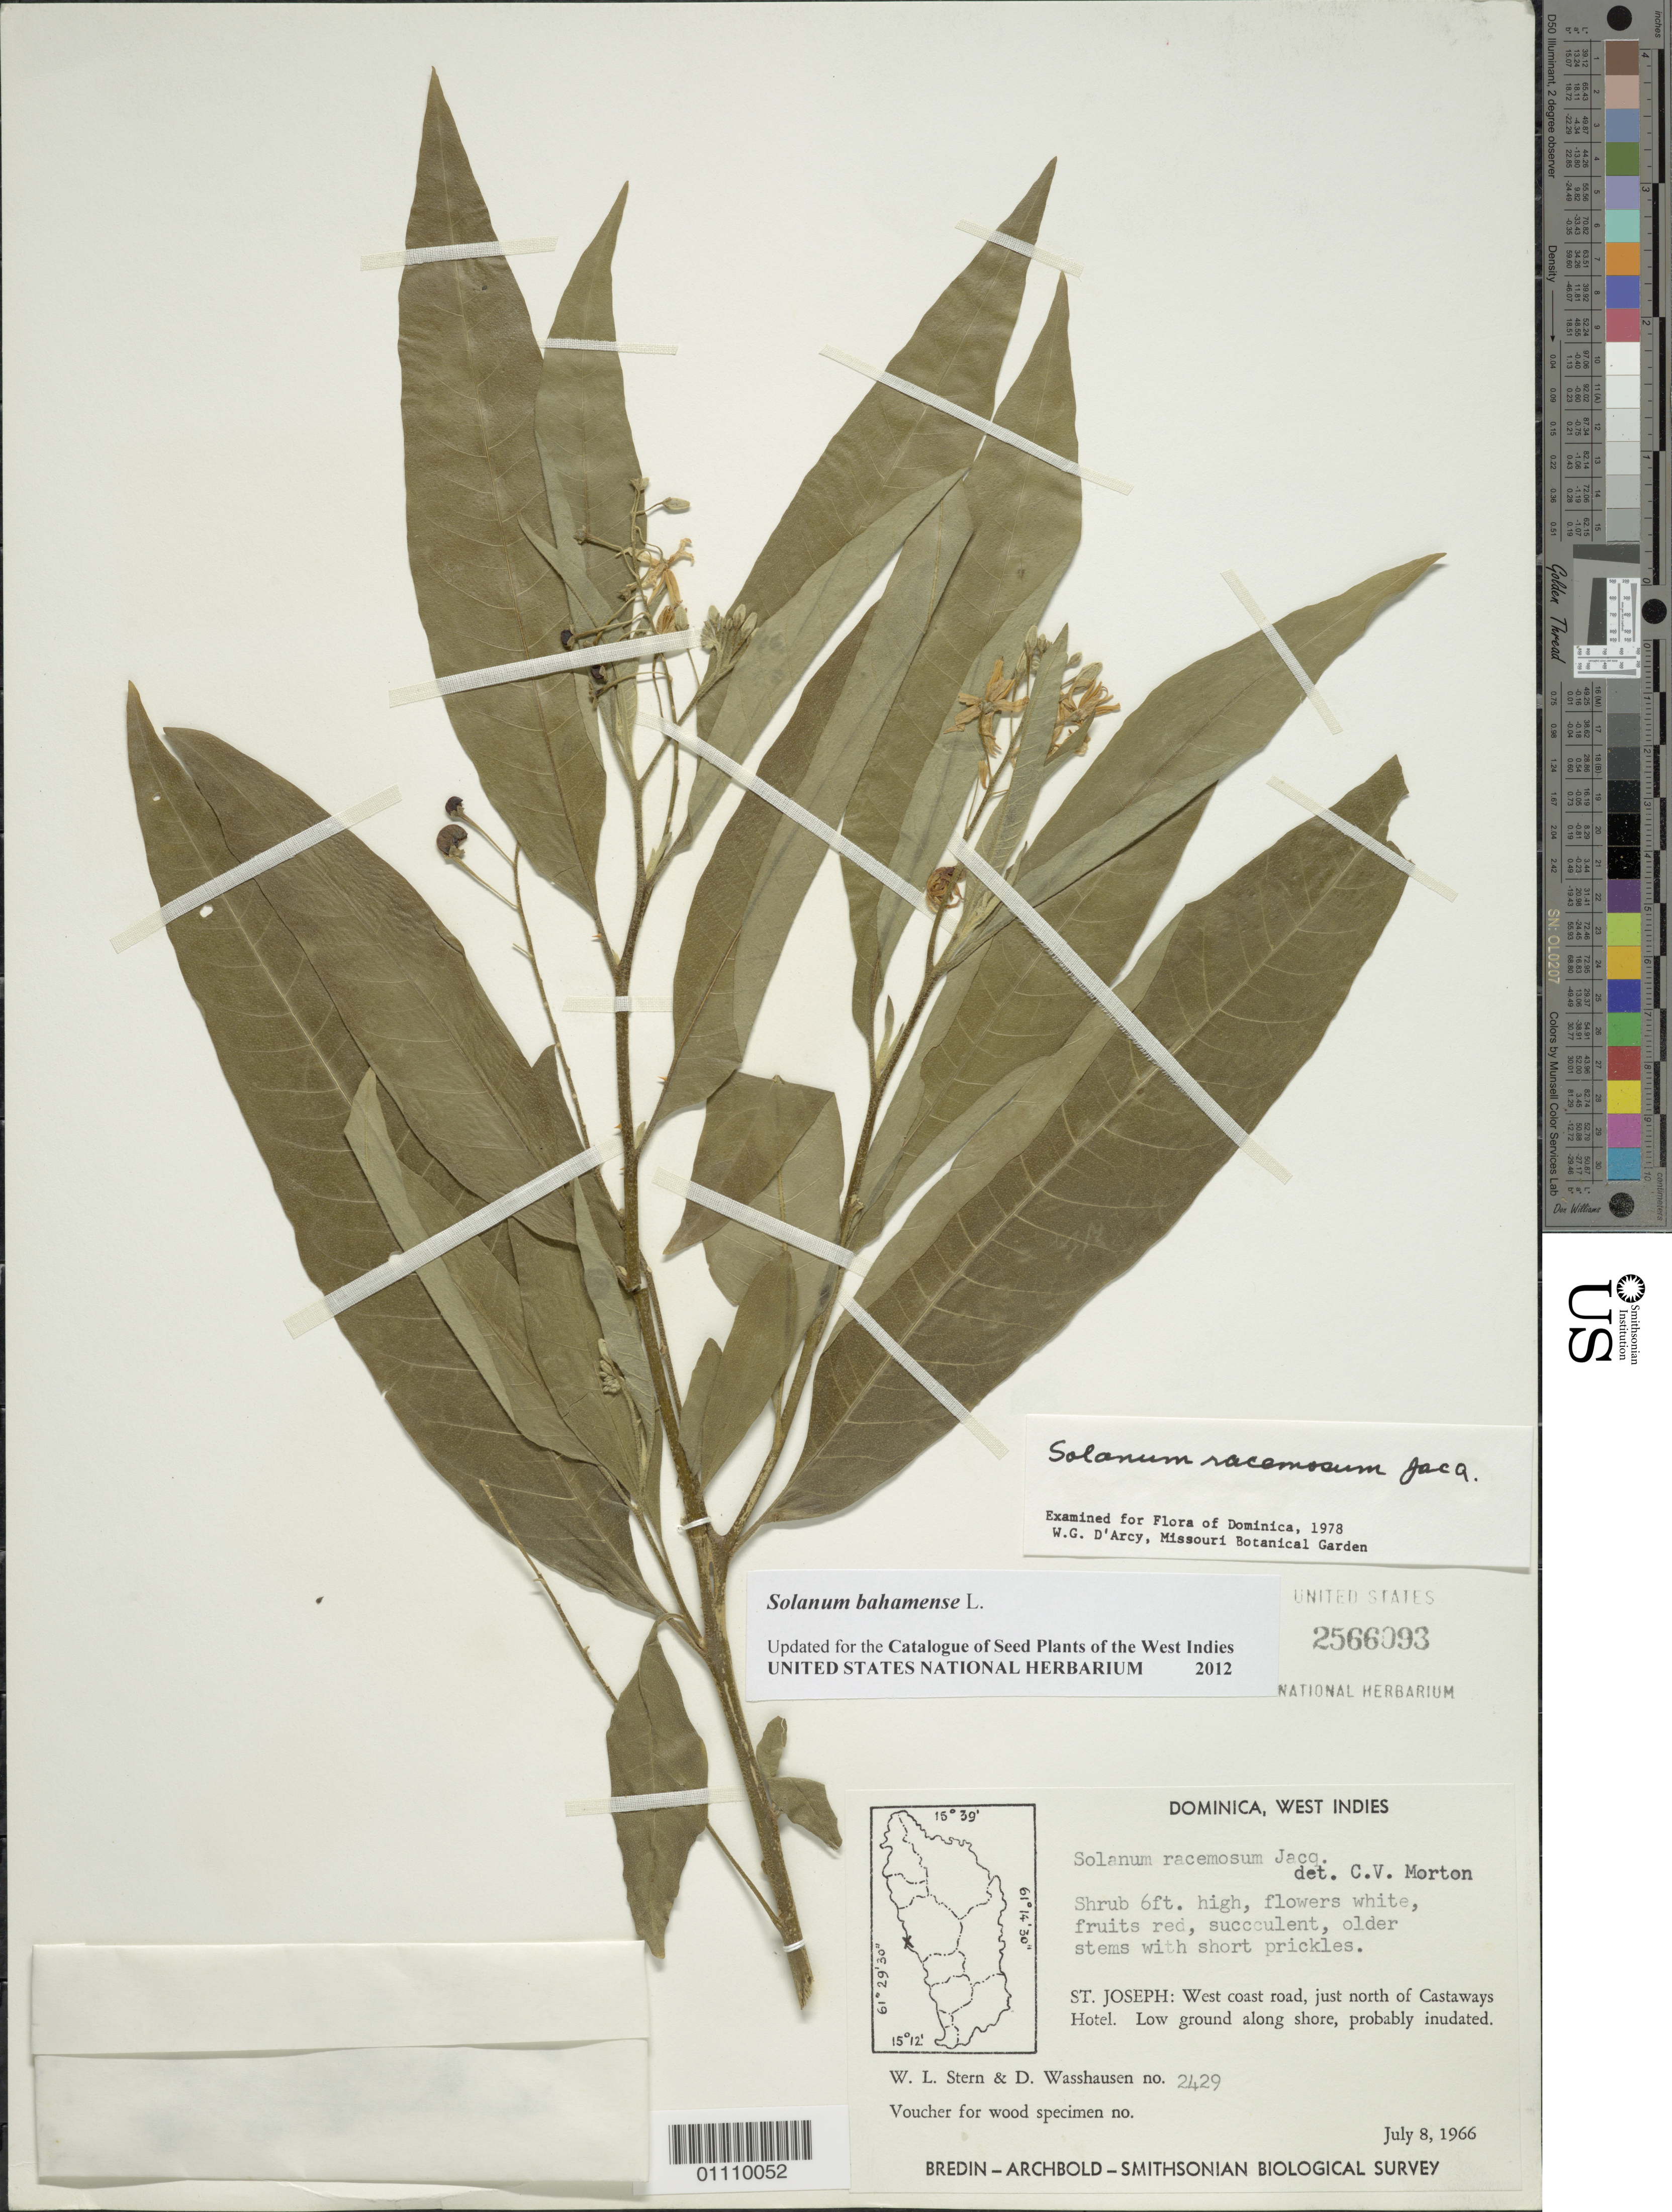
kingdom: Plantae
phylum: Tracheophyta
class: Magnoliopsida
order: Solanales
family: Solanaceae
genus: Solanum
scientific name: Solanum bahamense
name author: L.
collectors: W. L. Stern & D. C. Wasshausen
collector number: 2429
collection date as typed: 08 Jul 1966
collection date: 1966-07-08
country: Dominica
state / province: St. Joseph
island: Dominica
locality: Castaways Hotel, W coast road just N of hotel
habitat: Low ground along shore, probably inundated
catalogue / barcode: US 2566093